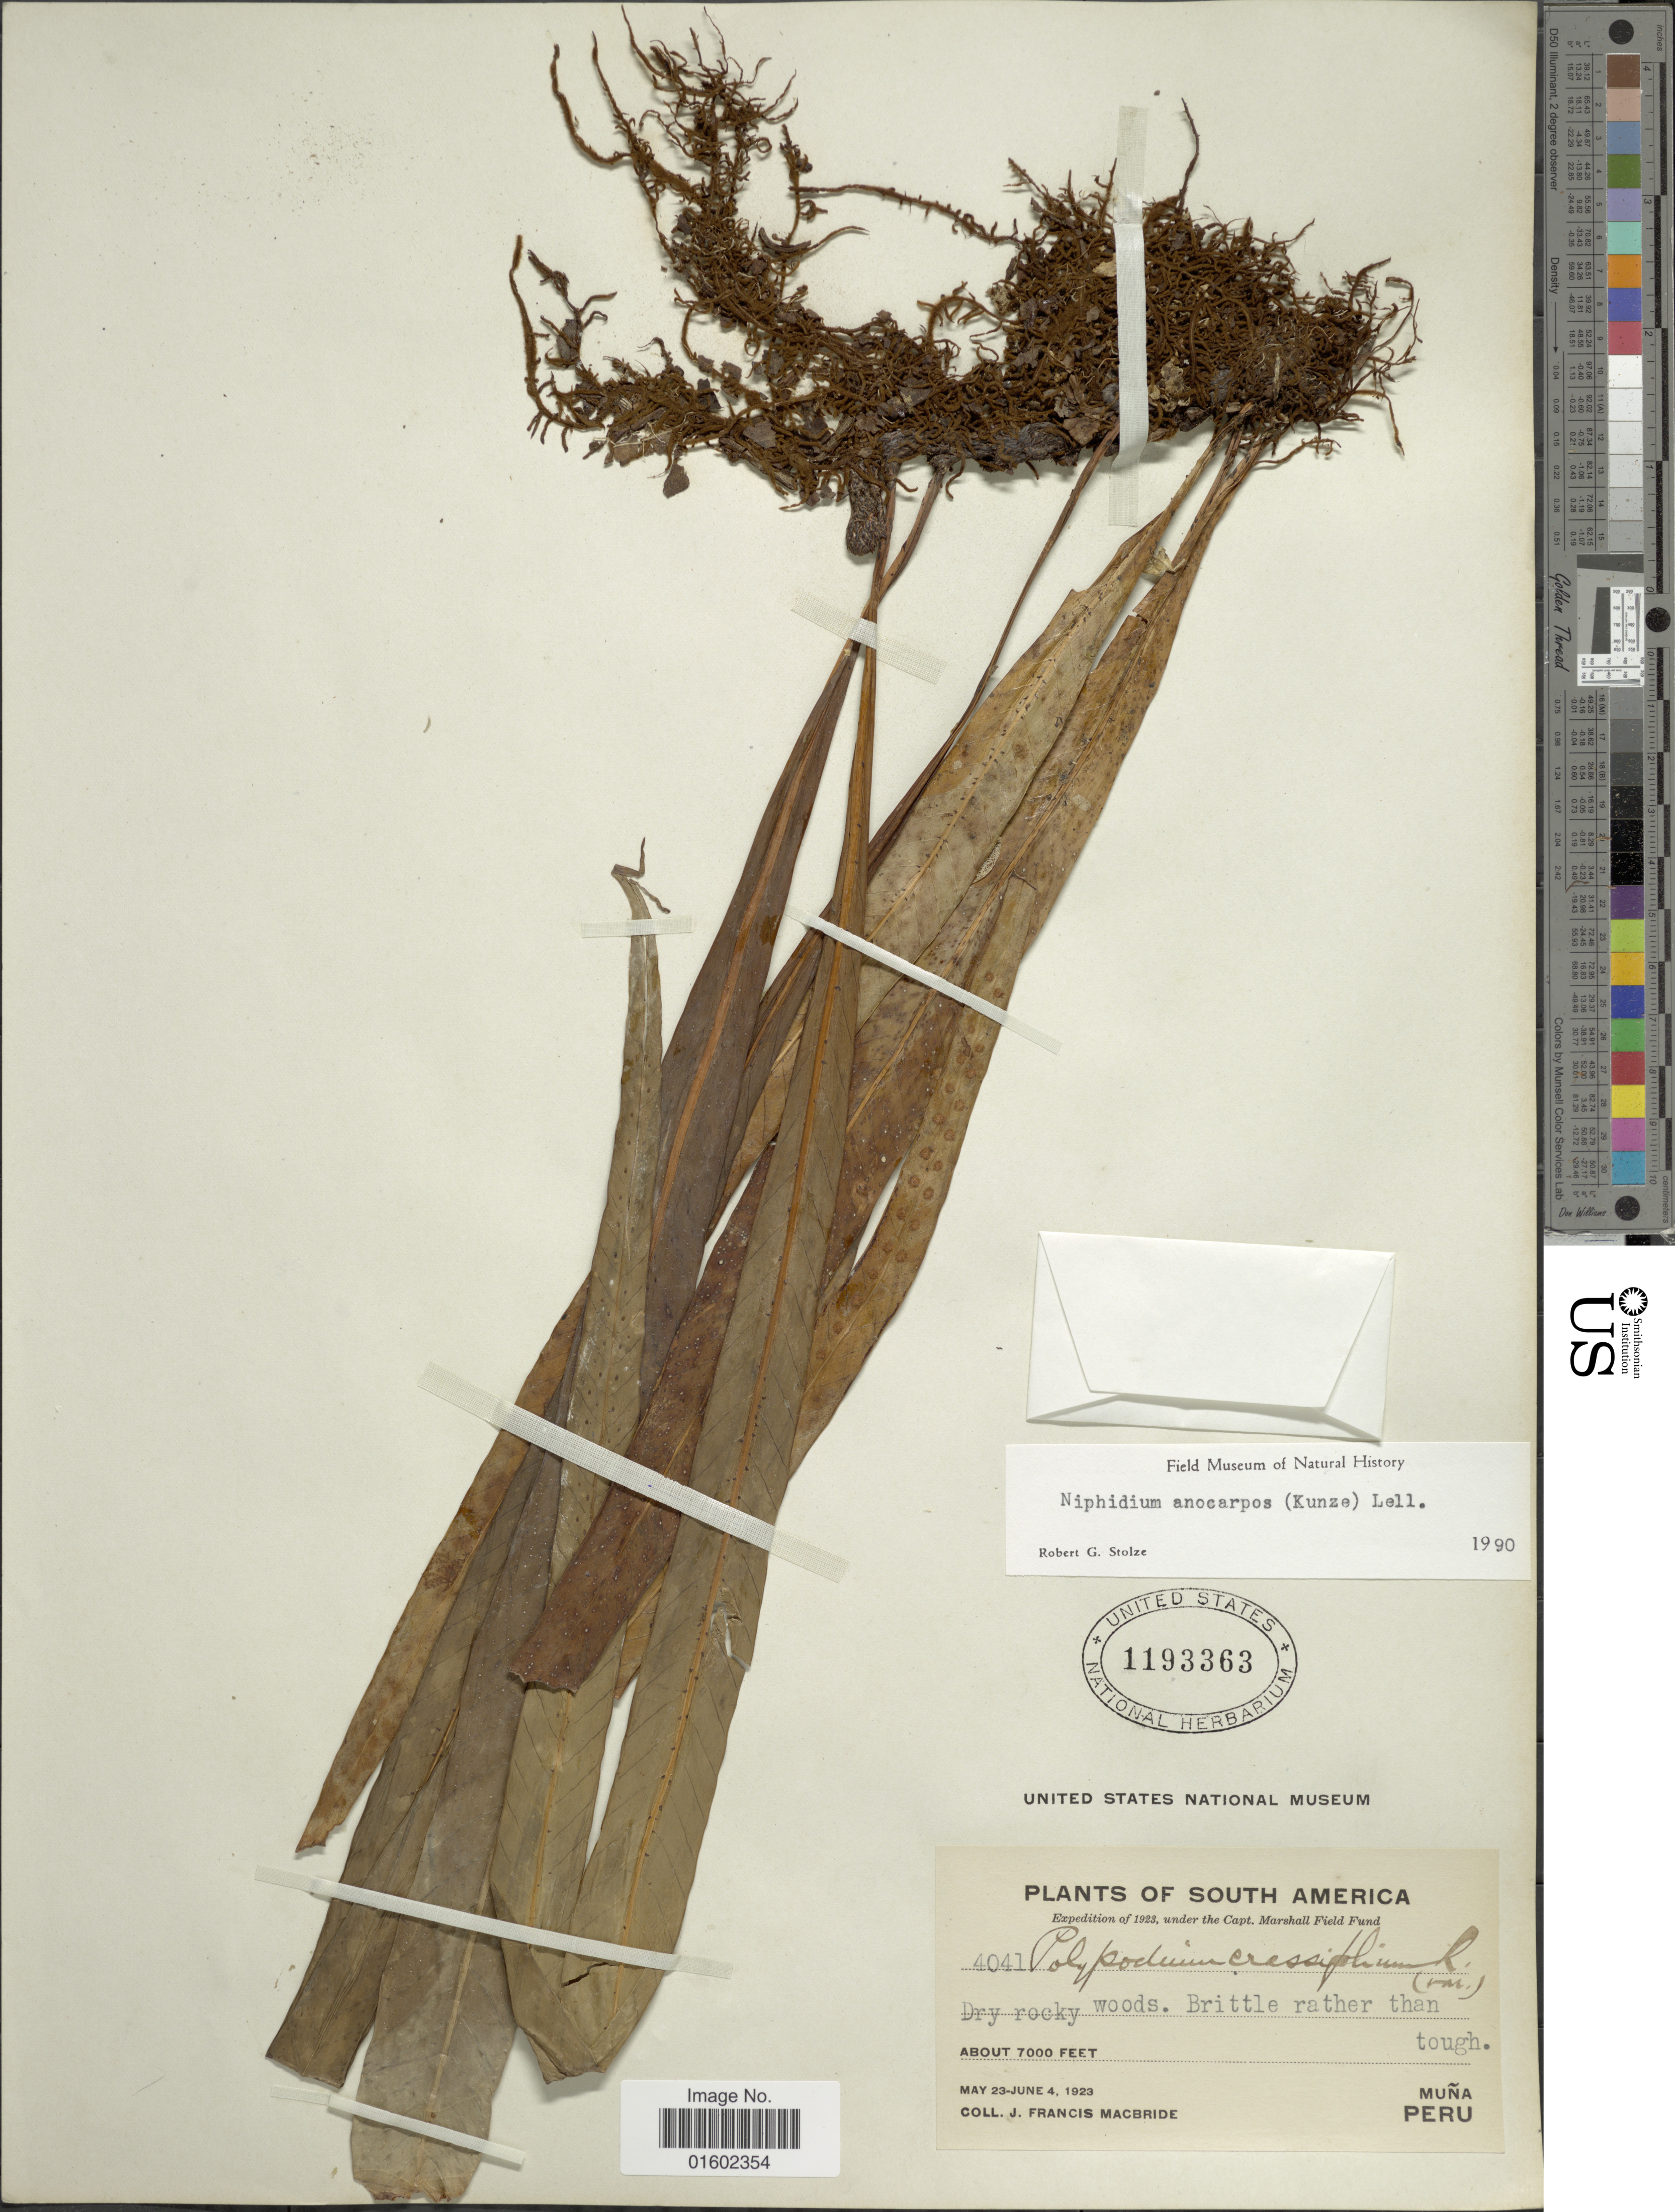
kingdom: Plantae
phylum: Tracheophyta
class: Polypodiopsida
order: Polypodiales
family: Polypodiaceae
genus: Niphidium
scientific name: Niphidium anocarpos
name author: (Kunze) Lellinger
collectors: J. F. Macbride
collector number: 4041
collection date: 1923-05-23/1923-06-04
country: Peru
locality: Muña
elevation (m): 2134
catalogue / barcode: US 1193363